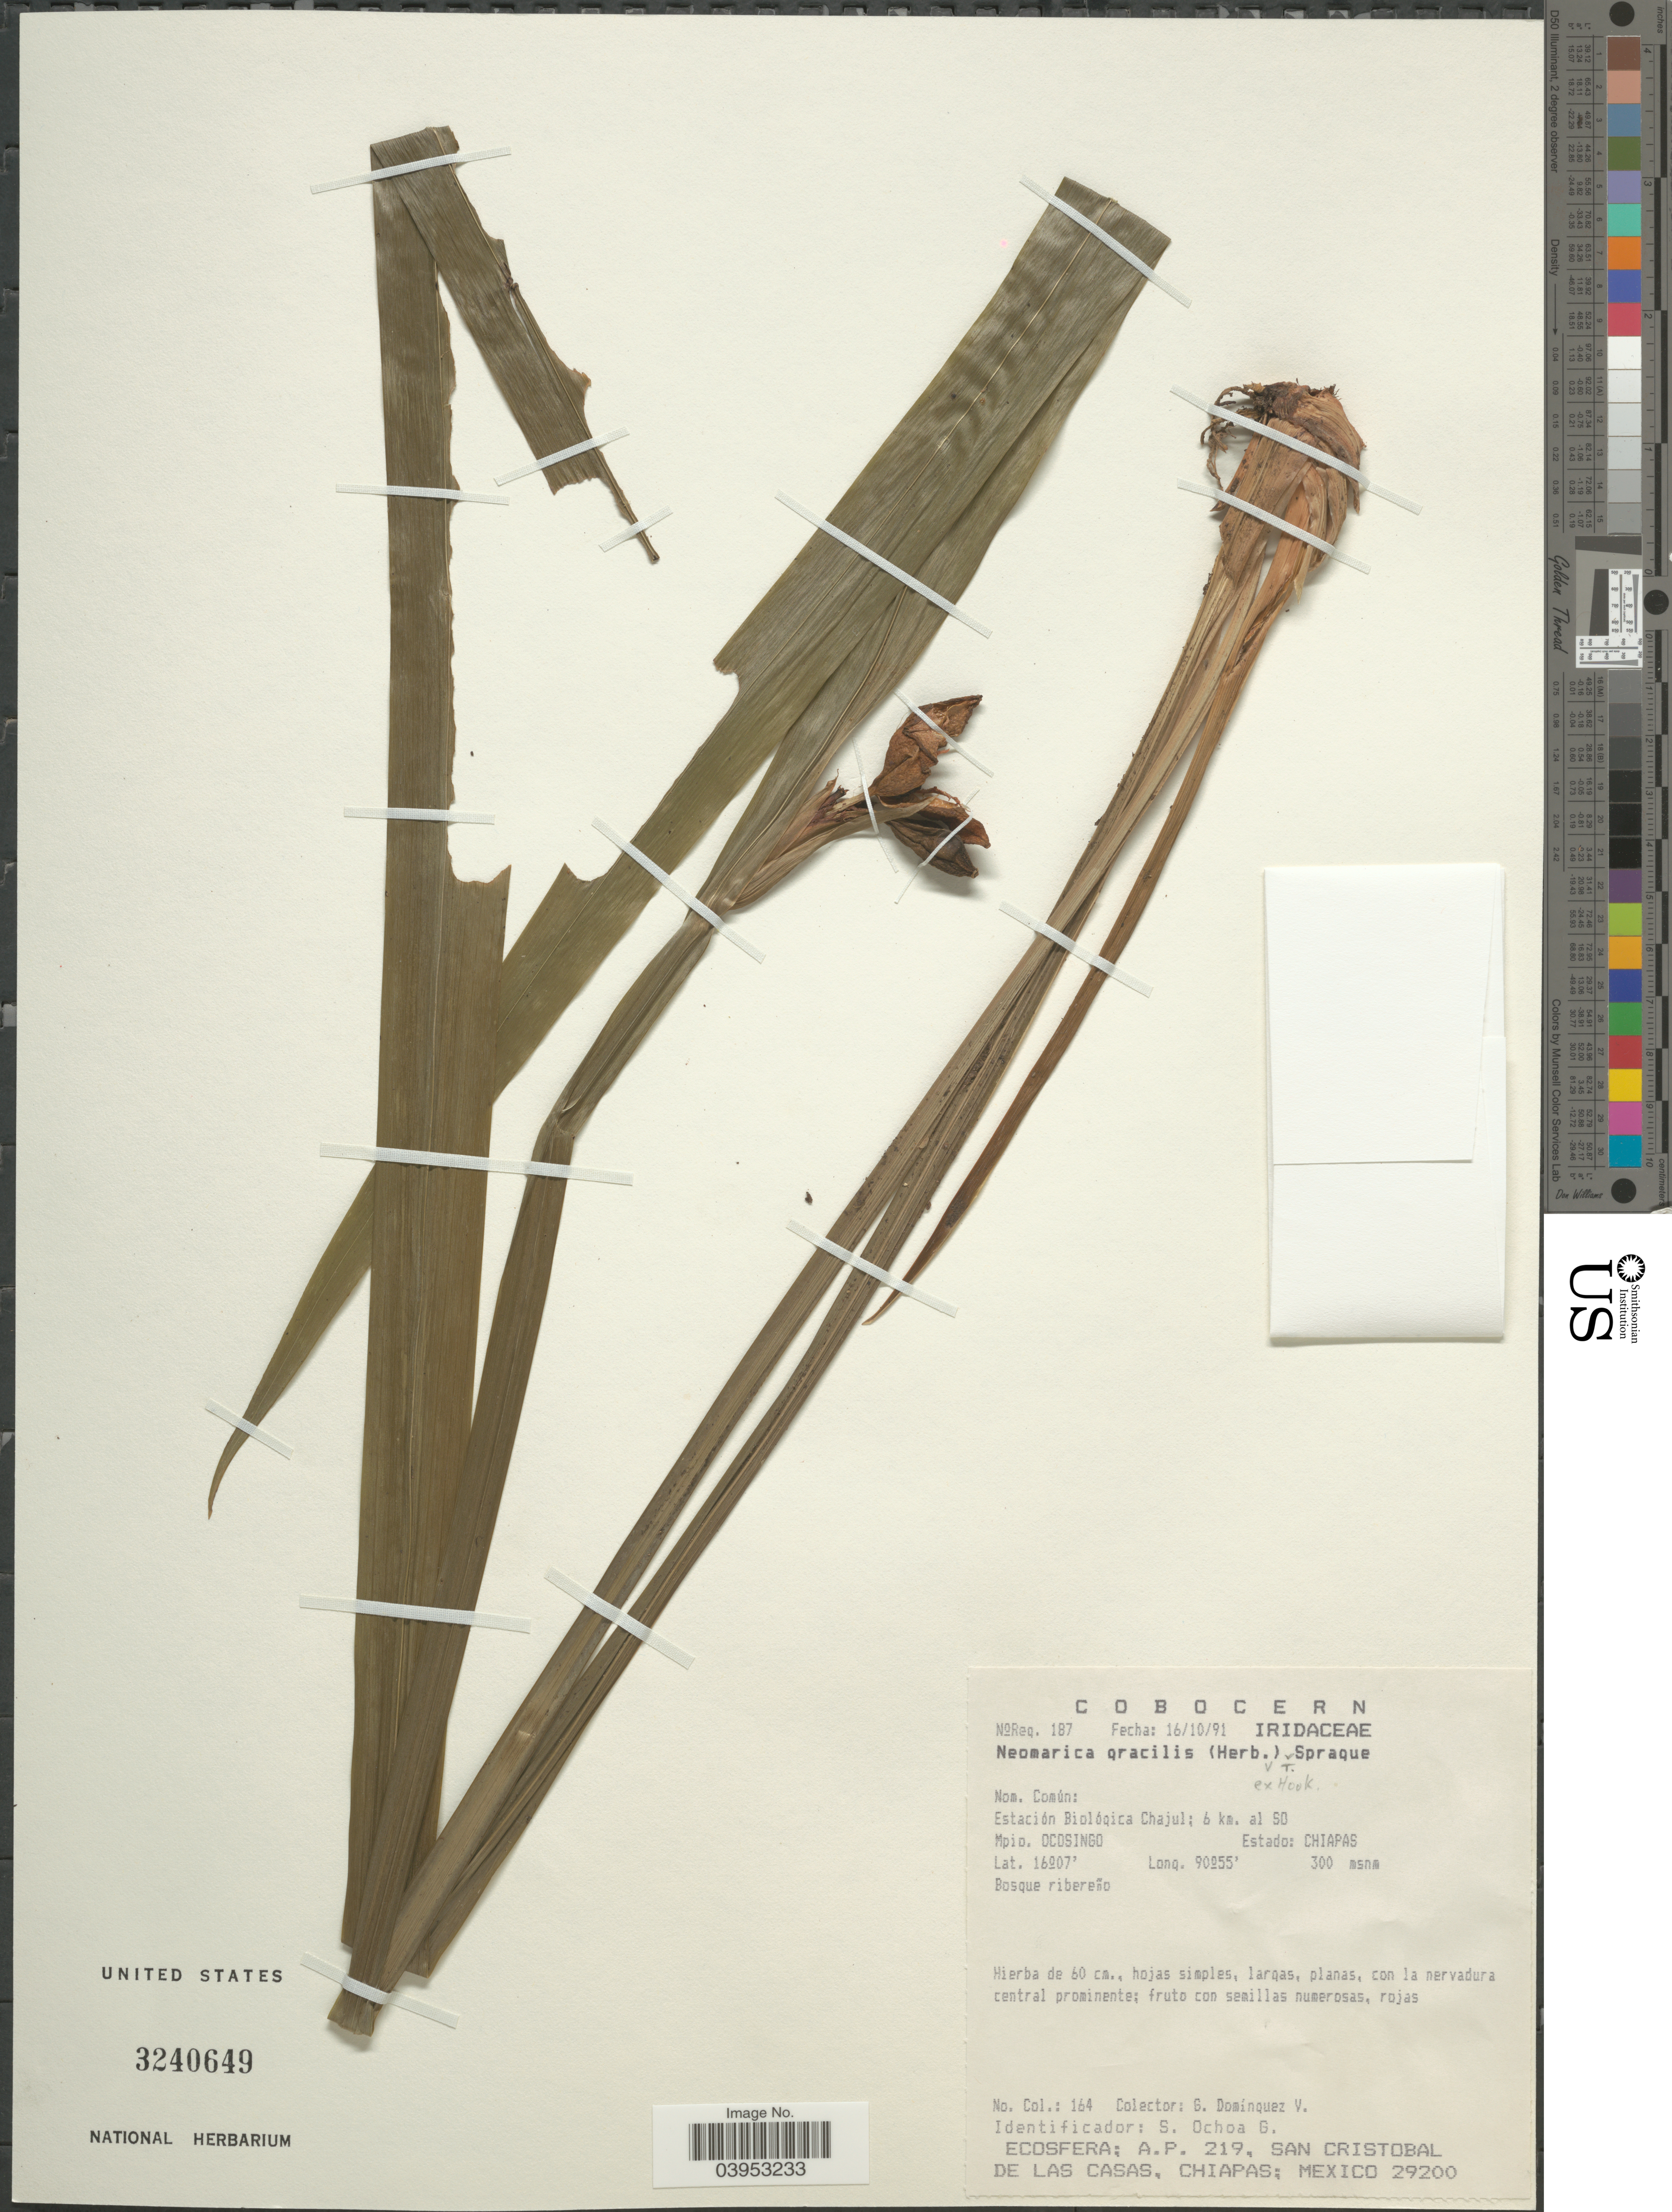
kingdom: Plantae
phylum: Tracheophyta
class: Liliopsida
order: Asparagales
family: Iridaceae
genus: Neomarica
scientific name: Neomarica gracilis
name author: (Herb. ex Hooke) Sprague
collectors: G. Dominquez V.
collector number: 164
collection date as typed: Transcribed d/m/y: 16/10/91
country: Mexico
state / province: Chiapas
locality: Estación Biológica Chajul; 6 km. al SO. Mpio. Ocosingo.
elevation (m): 300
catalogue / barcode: US 3240649